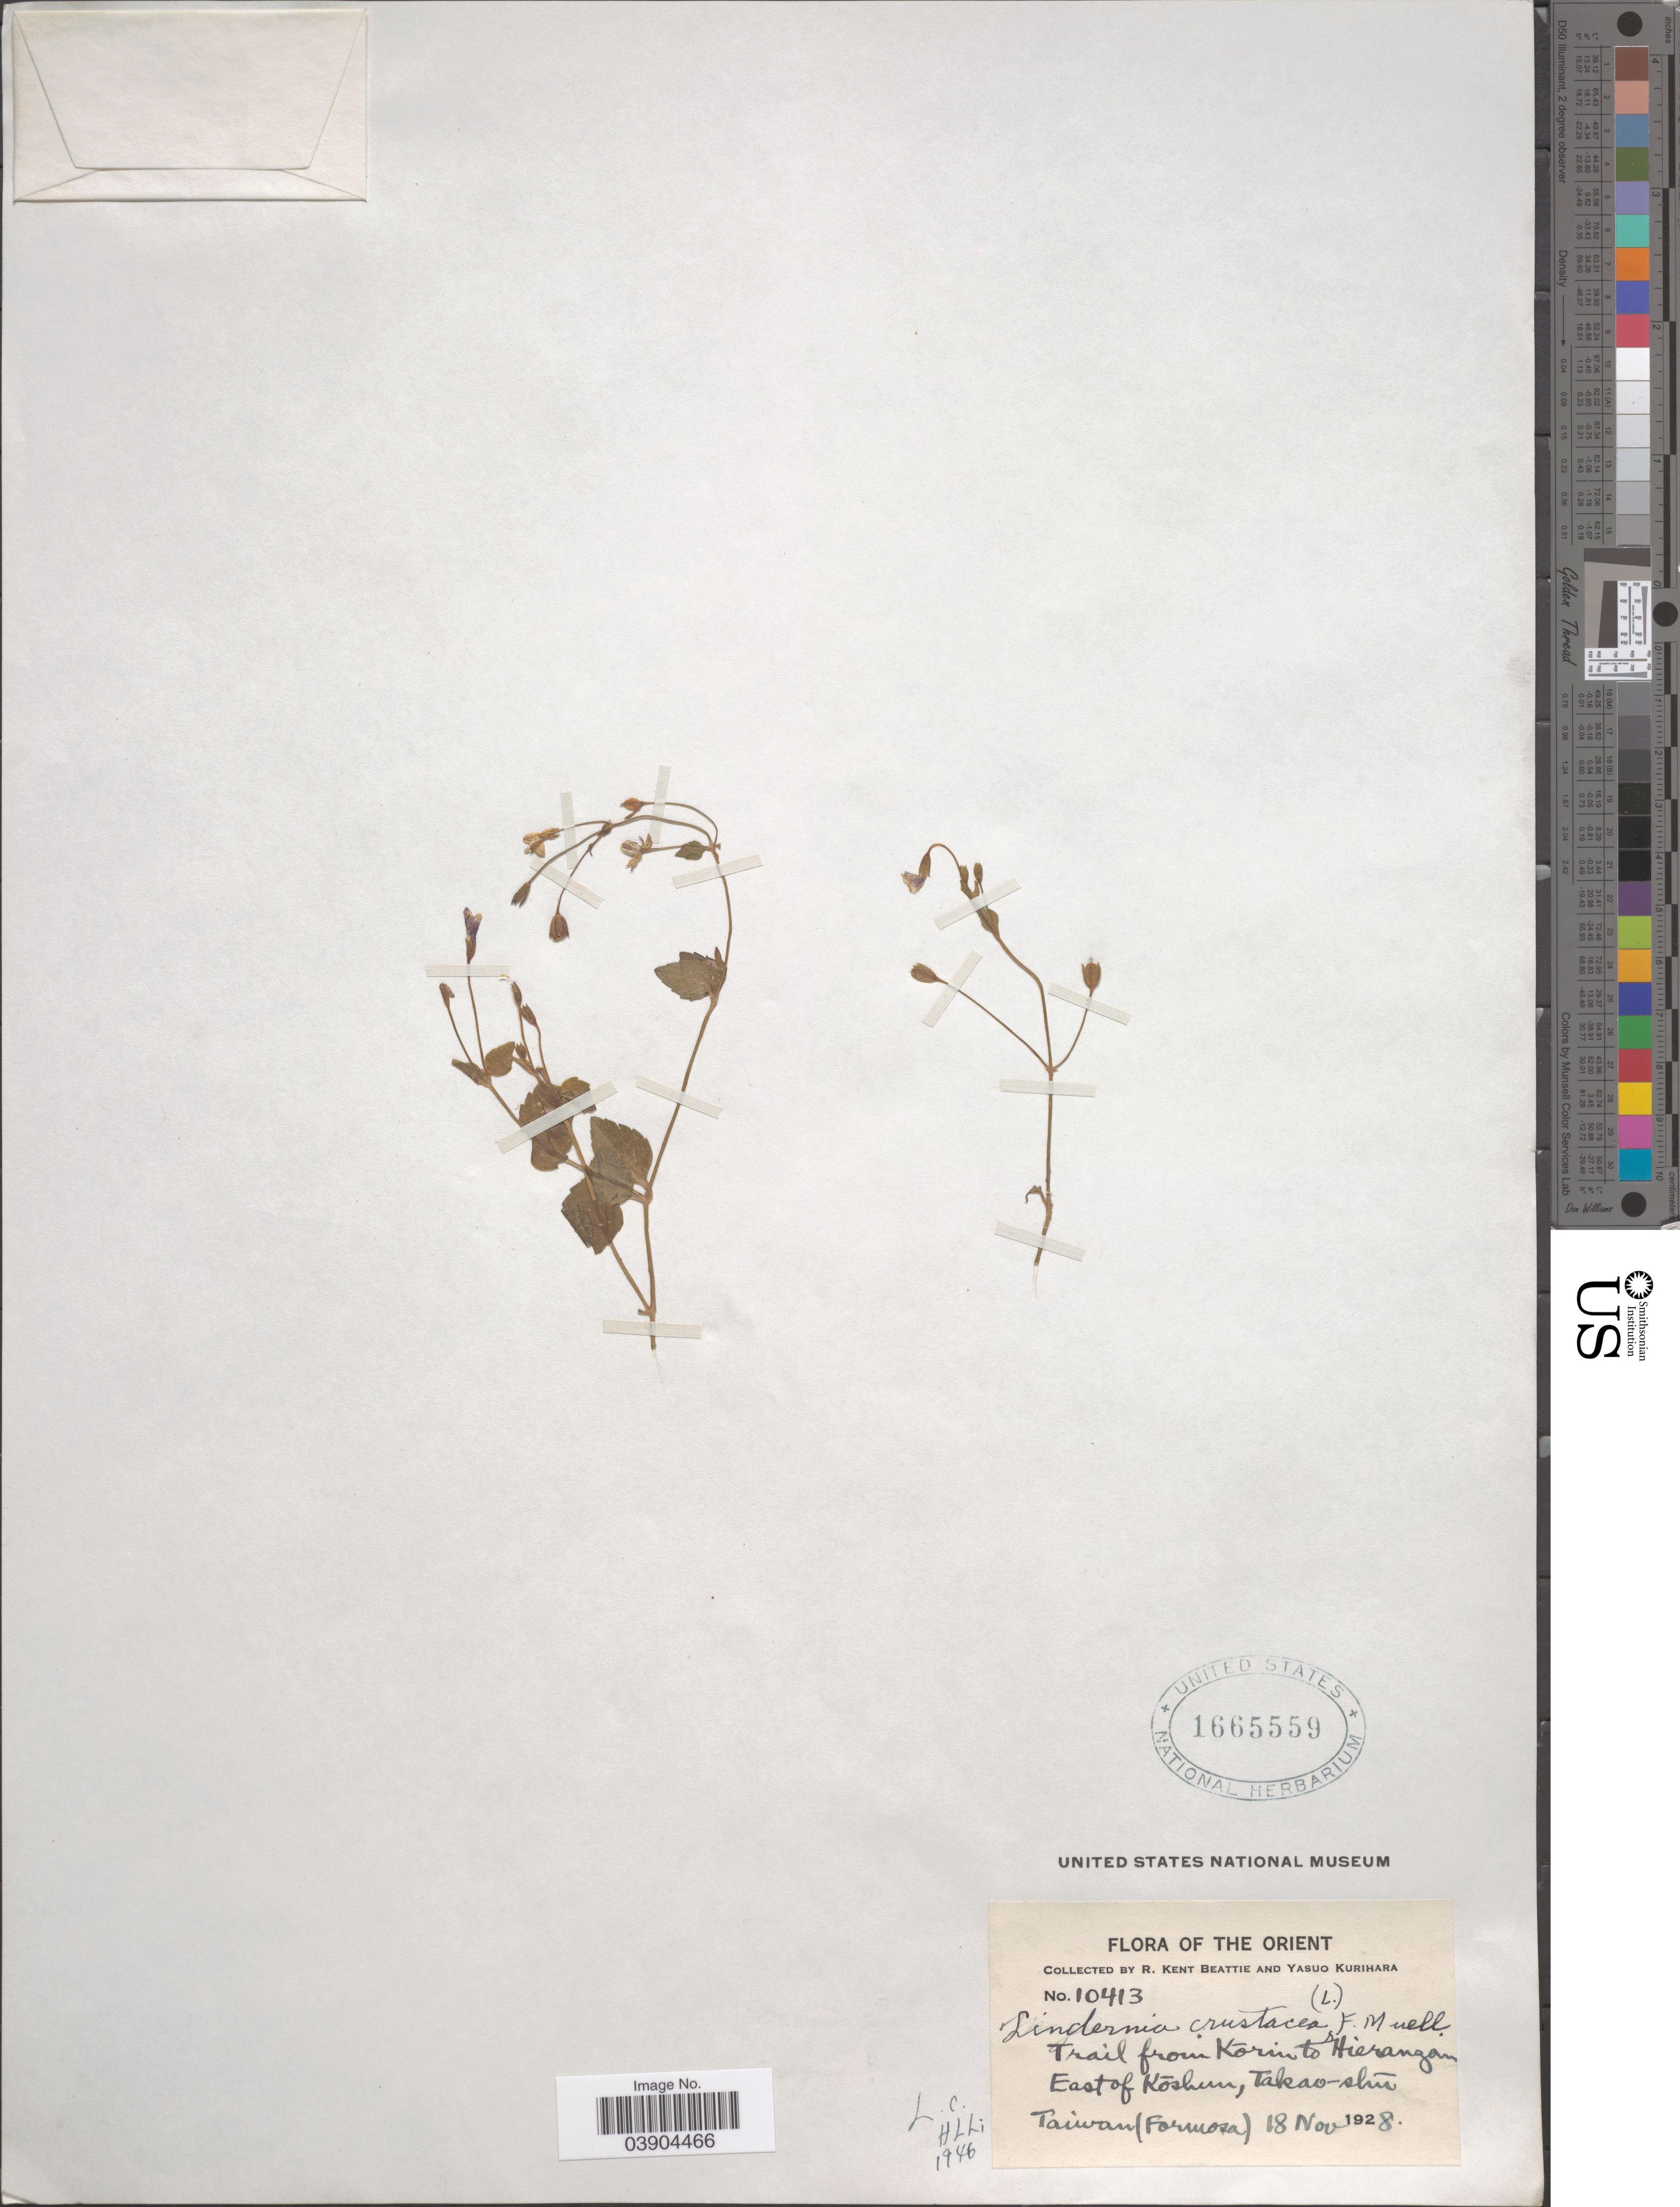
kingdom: Plantae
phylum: Tracheophyta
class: Magnoliopsida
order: Lamiales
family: Linderniaceae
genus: Lindernia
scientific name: Lindernia crustacea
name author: (L.) F. Muell.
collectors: R. K. Beattie & Y. Kurihara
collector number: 10413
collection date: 1928-11-18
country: Taiwan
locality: The Orient. Trail from Kōrin to Hierangan. East of Kōshun, Takao-shü. (Formosa).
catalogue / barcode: US 1665559